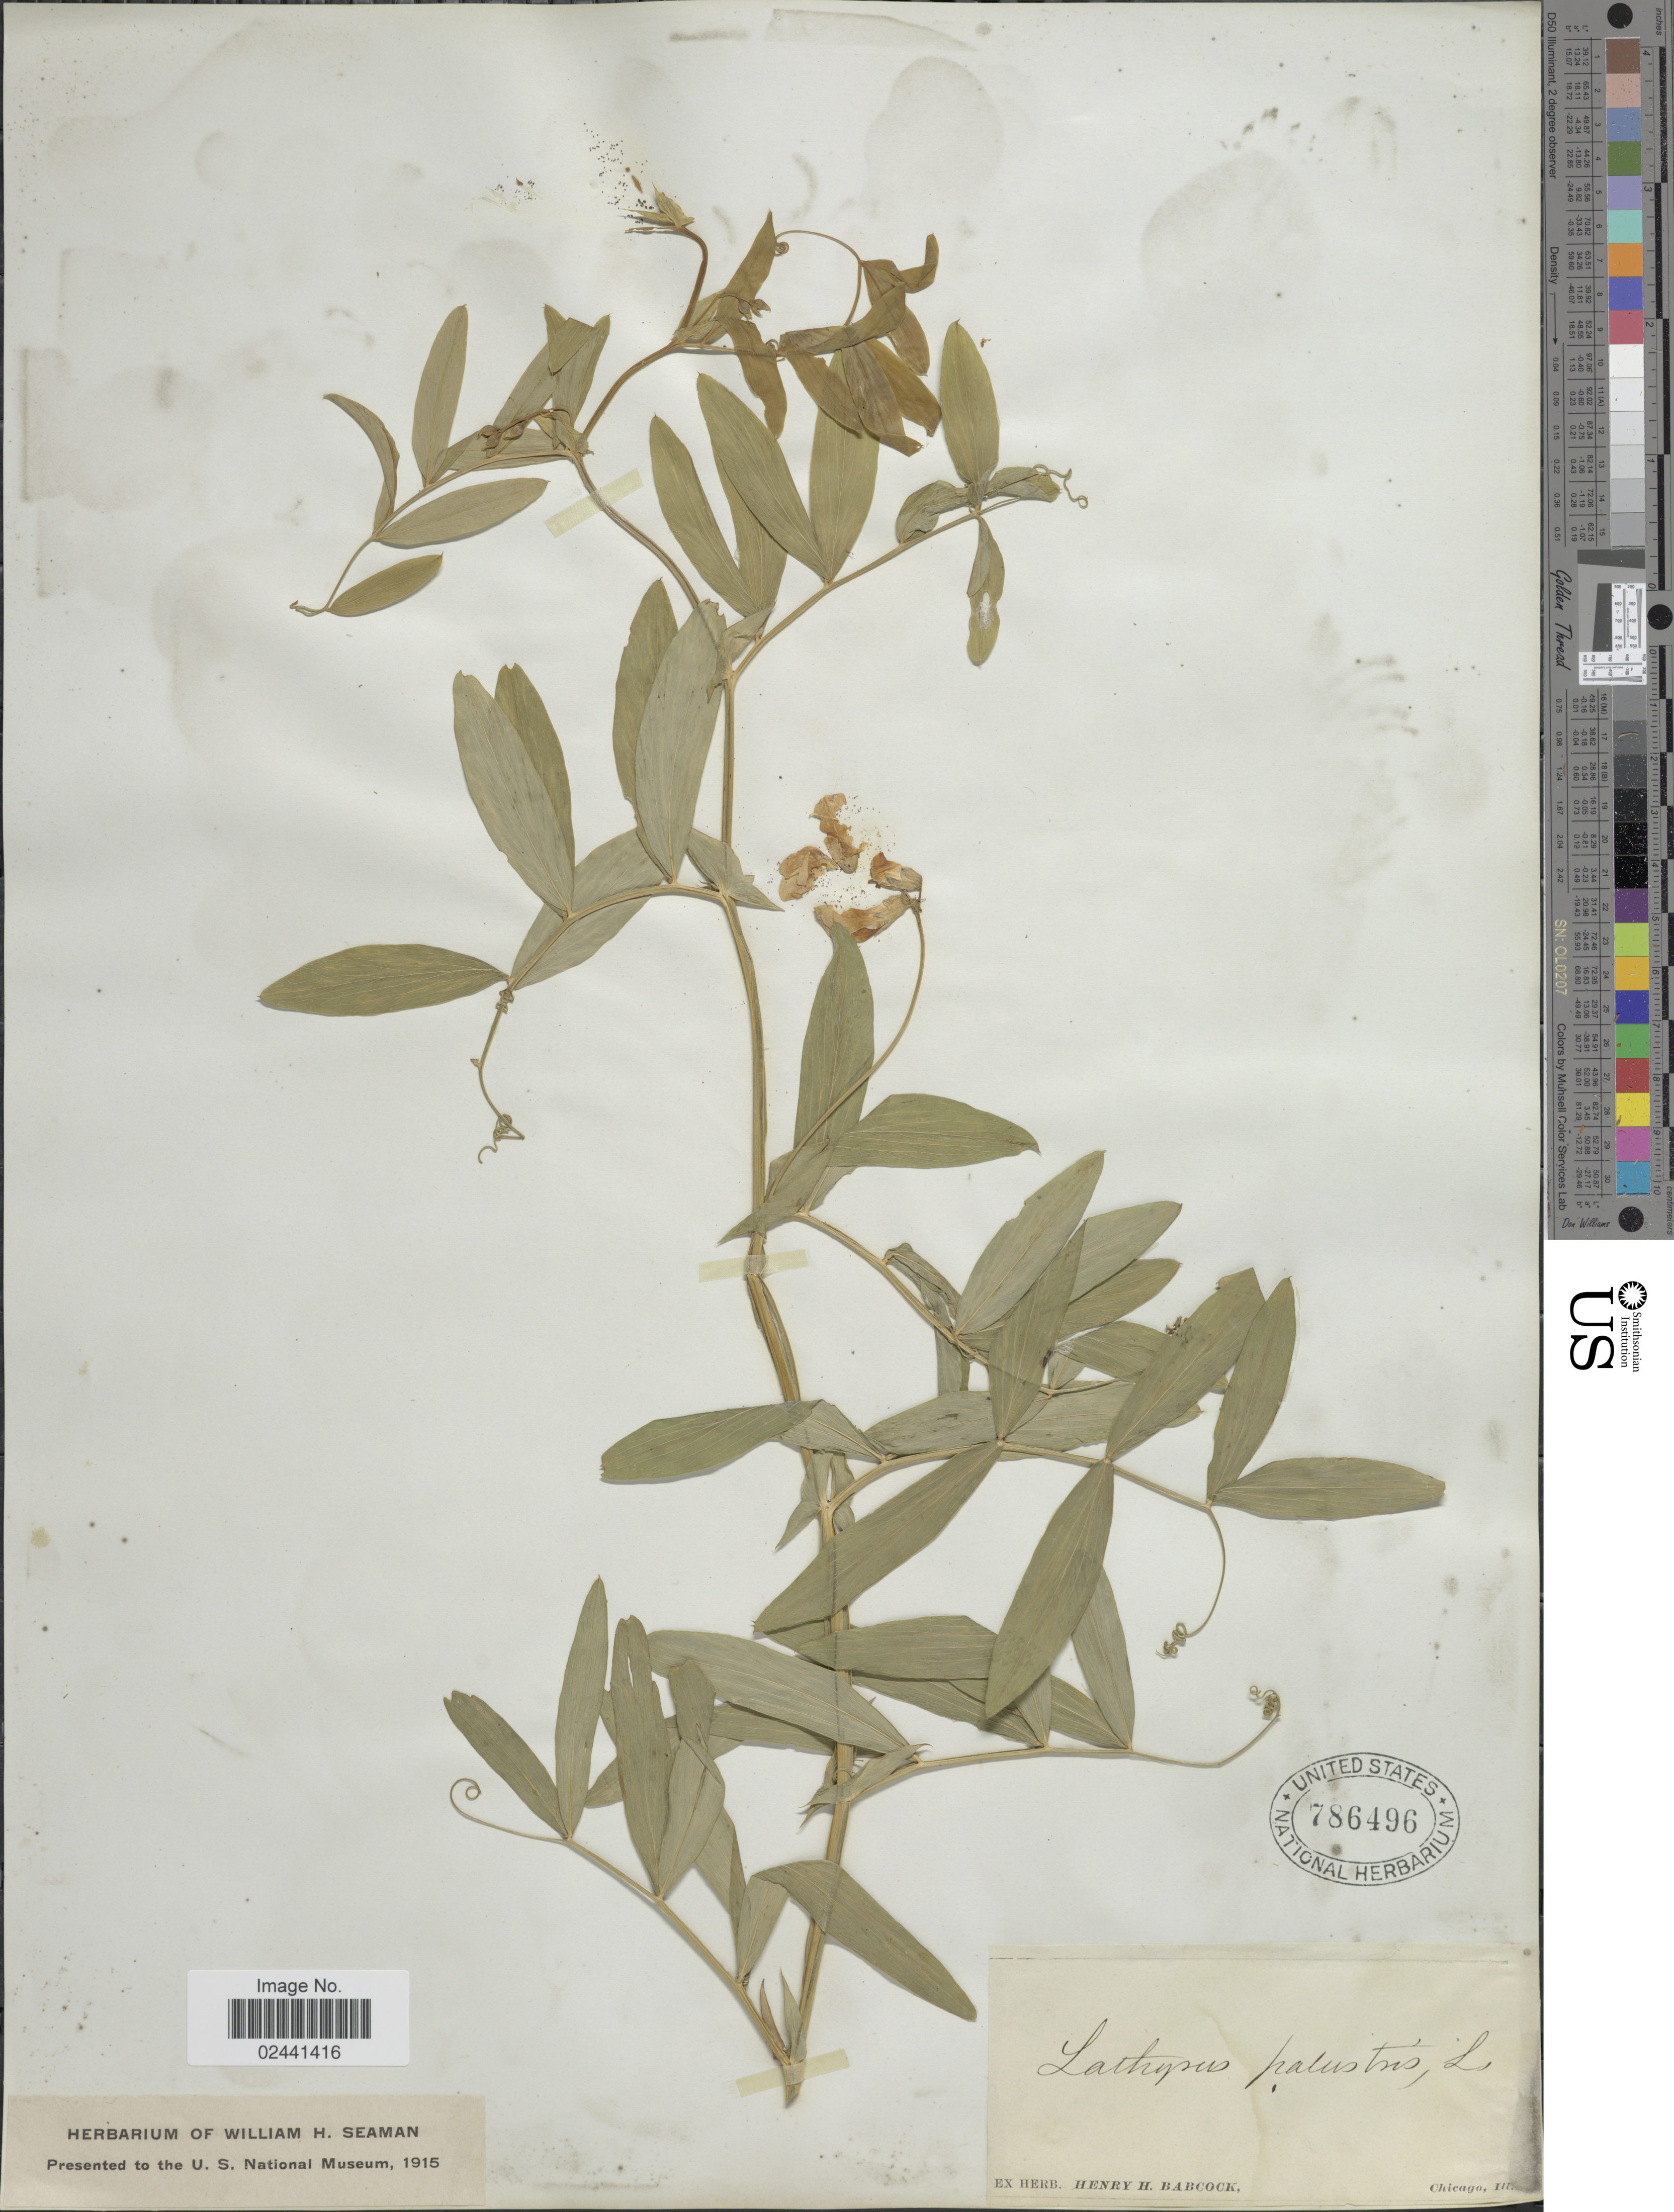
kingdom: Plantae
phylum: Tracheophyta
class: Magnoliopsida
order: Fabales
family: Fabaceae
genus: Lathyrus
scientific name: Lathyrus palustris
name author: L.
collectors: ex herb. Henry Homes Babcock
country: United States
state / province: Illinois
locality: Chicago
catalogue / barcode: US 786496